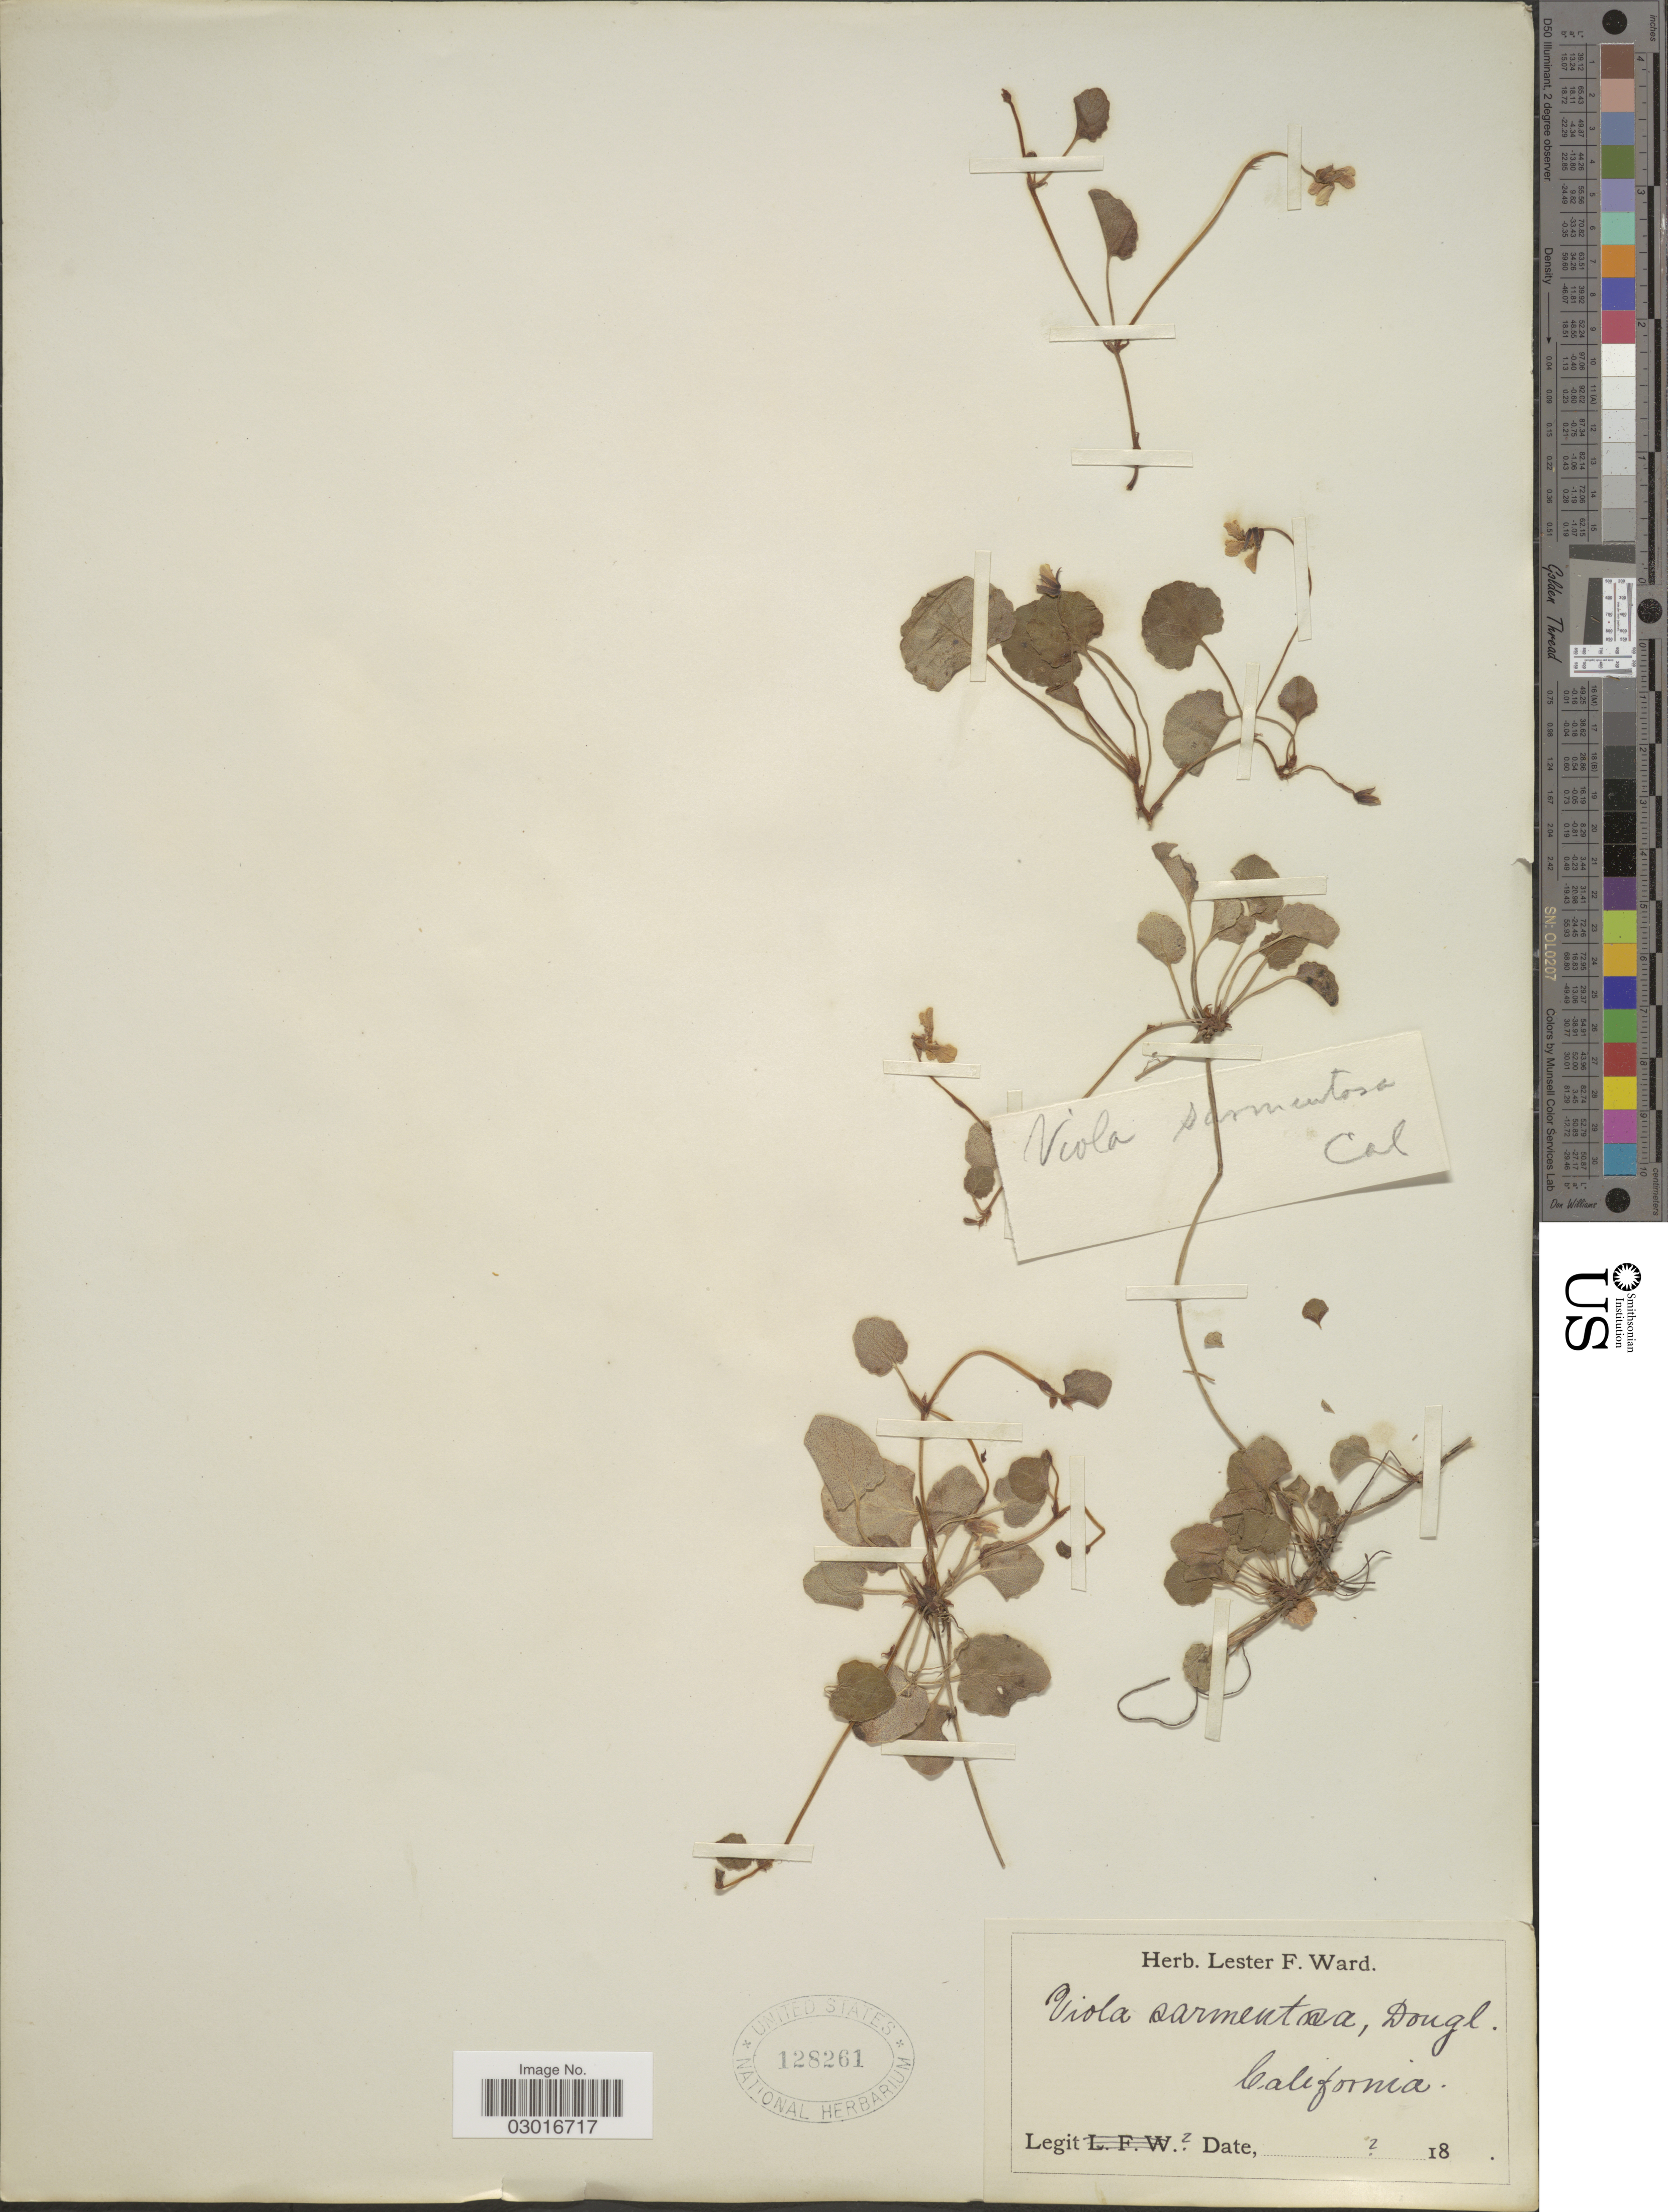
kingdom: Plantae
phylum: Tracheophyta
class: Magnoliopsida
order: Malpighiales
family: Violaceae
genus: Viola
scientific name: Viola sempervirens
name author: Greene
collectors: ex herb. Lester F. Ward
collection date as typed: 18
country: United States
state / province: California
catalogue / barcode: US 128261